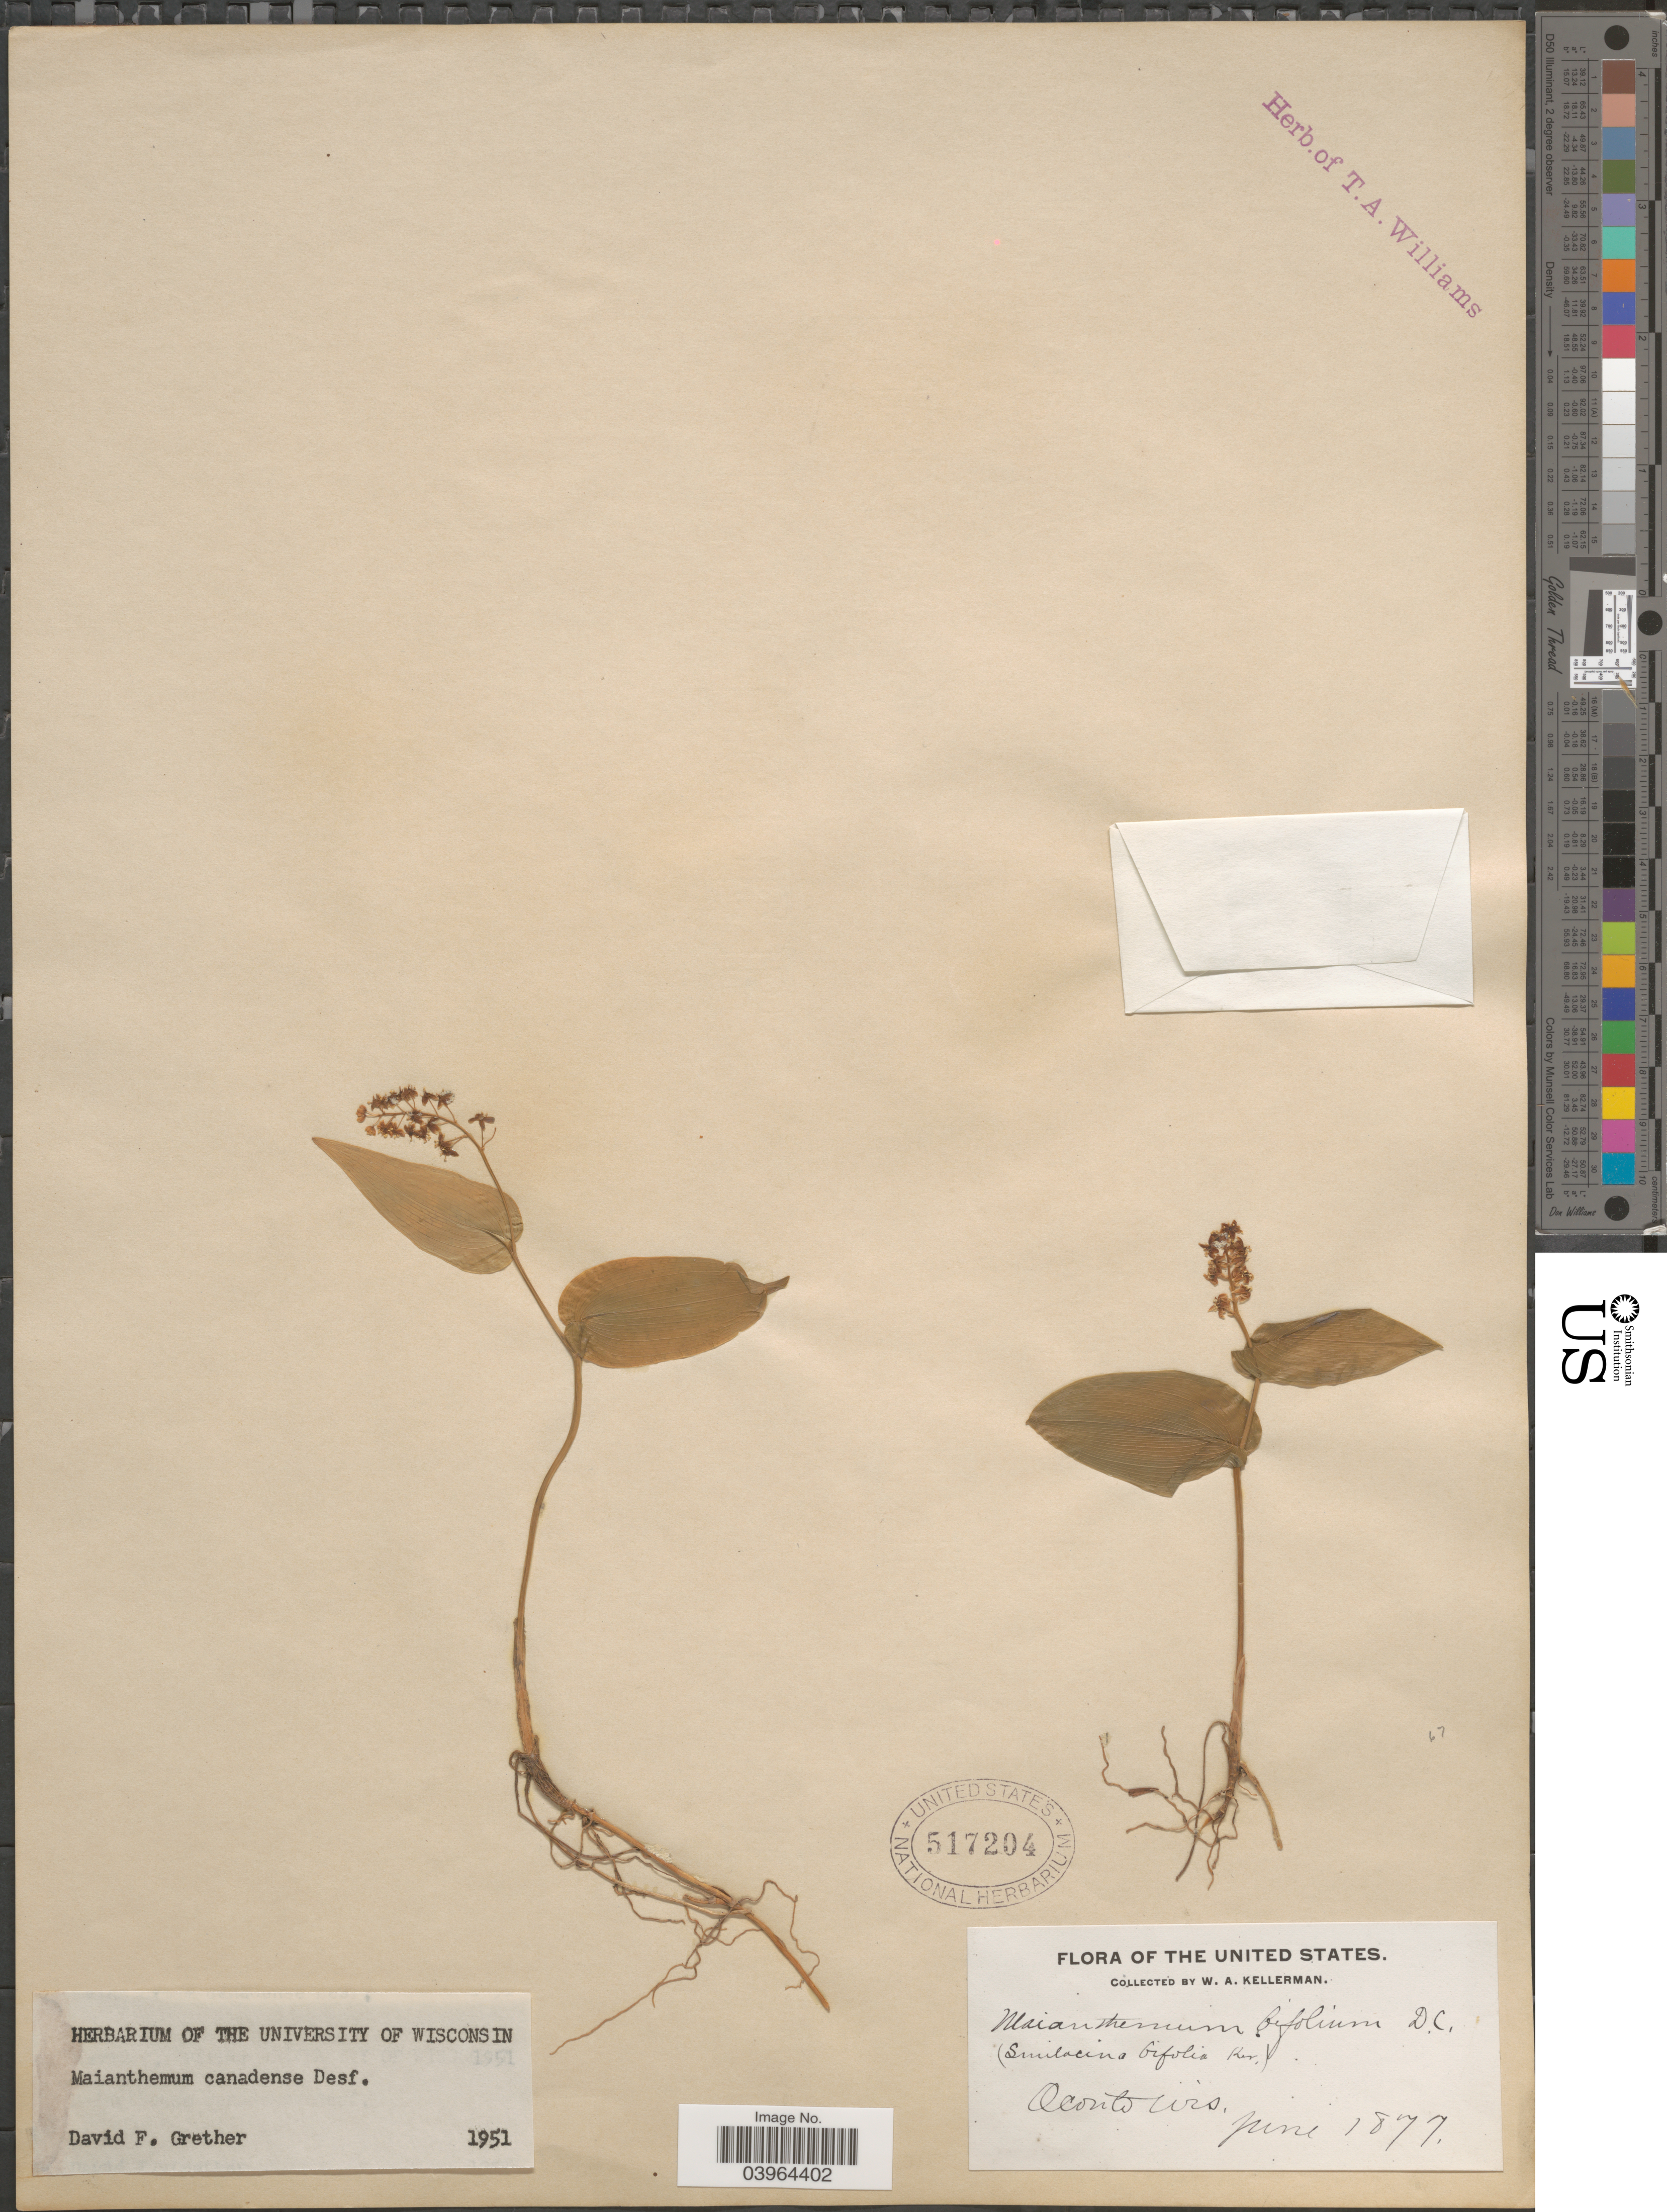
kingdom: Plantae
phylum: Tracheophyta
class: Liliopsida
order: Asparagales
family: Asparagaceae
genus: Maianthemum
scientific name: Maianthemum canadense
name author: Desf.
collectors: W. Kellerman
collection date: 1877-06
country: United States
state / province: Wisconsin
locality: Oconto.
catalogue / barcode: US 517204